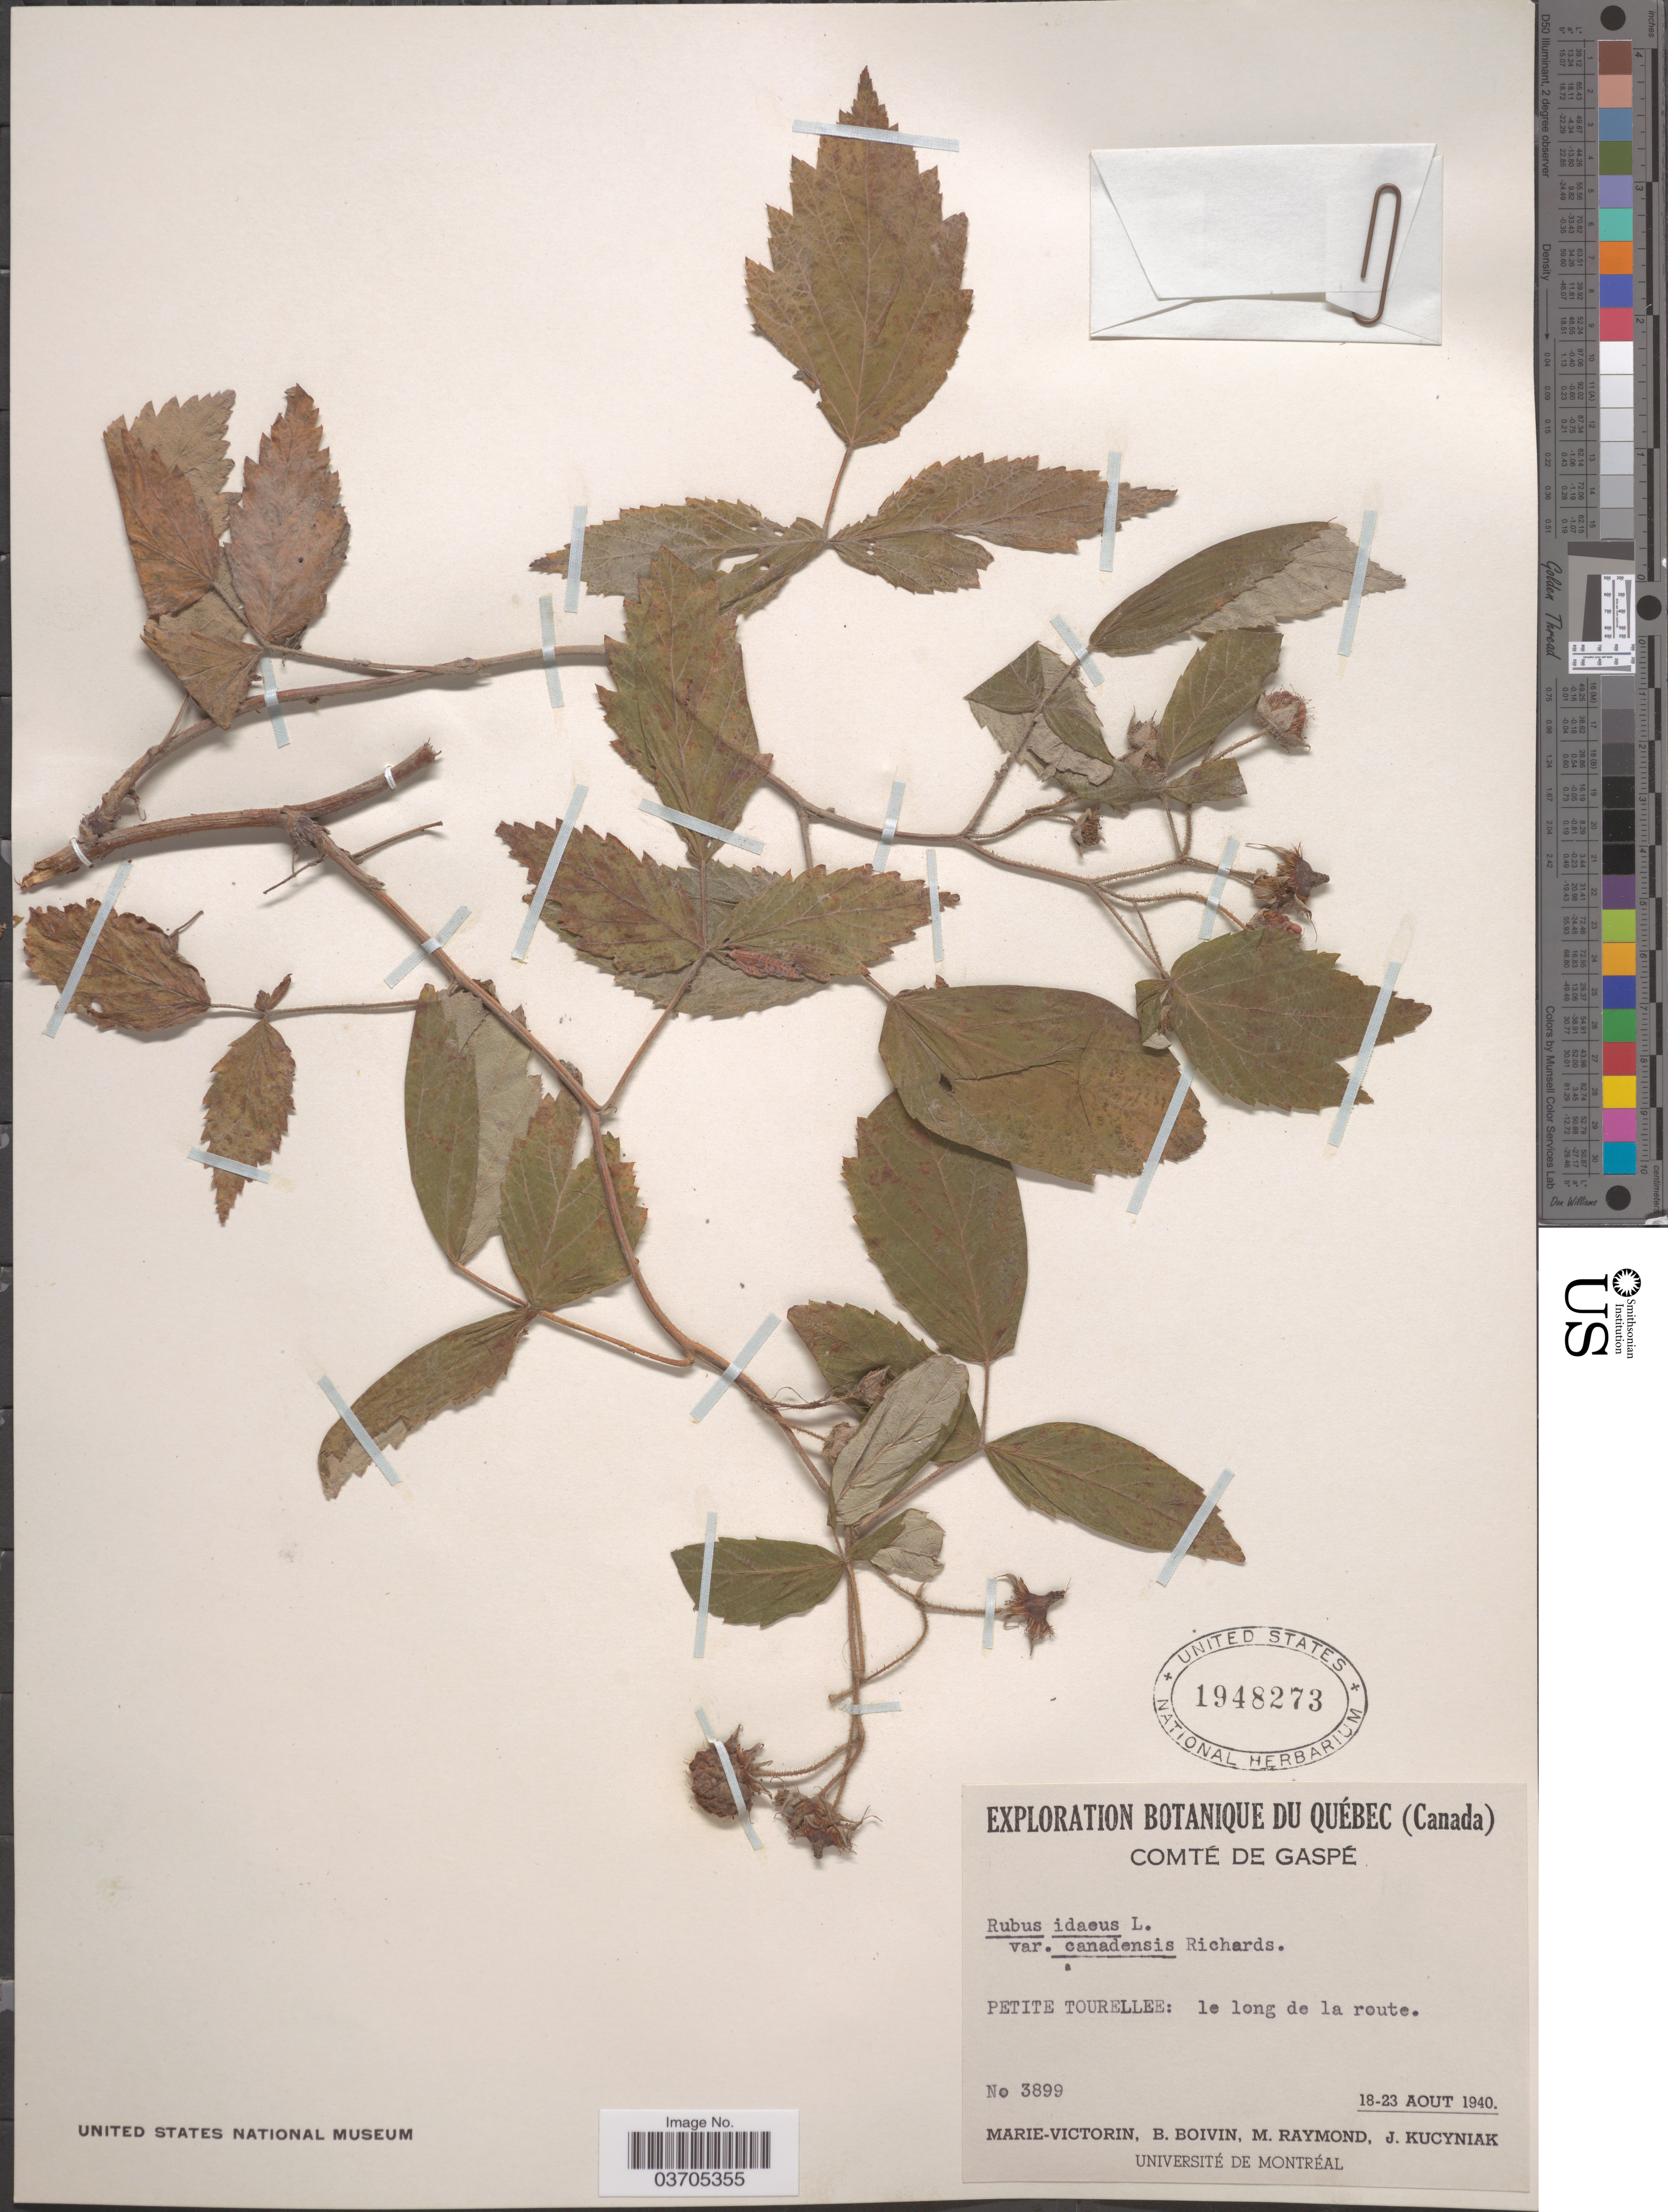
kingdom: Plantae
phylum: Tracheophyta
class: Magnoliopsida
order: Rosales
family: Rosaceae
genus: Rubus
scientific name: Rubus idaeus var. canadensis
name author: Richardson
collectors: -. Marie-Victorin, J. R. B. Boivin, M. Raymond & J. Kucyniak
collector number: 3899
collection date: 1940-08-18/1940-08-23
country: Canada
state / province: Quebec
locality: Comté de Gaspé. Petite Tourellee: le long de la route.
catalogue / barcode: US 1948273